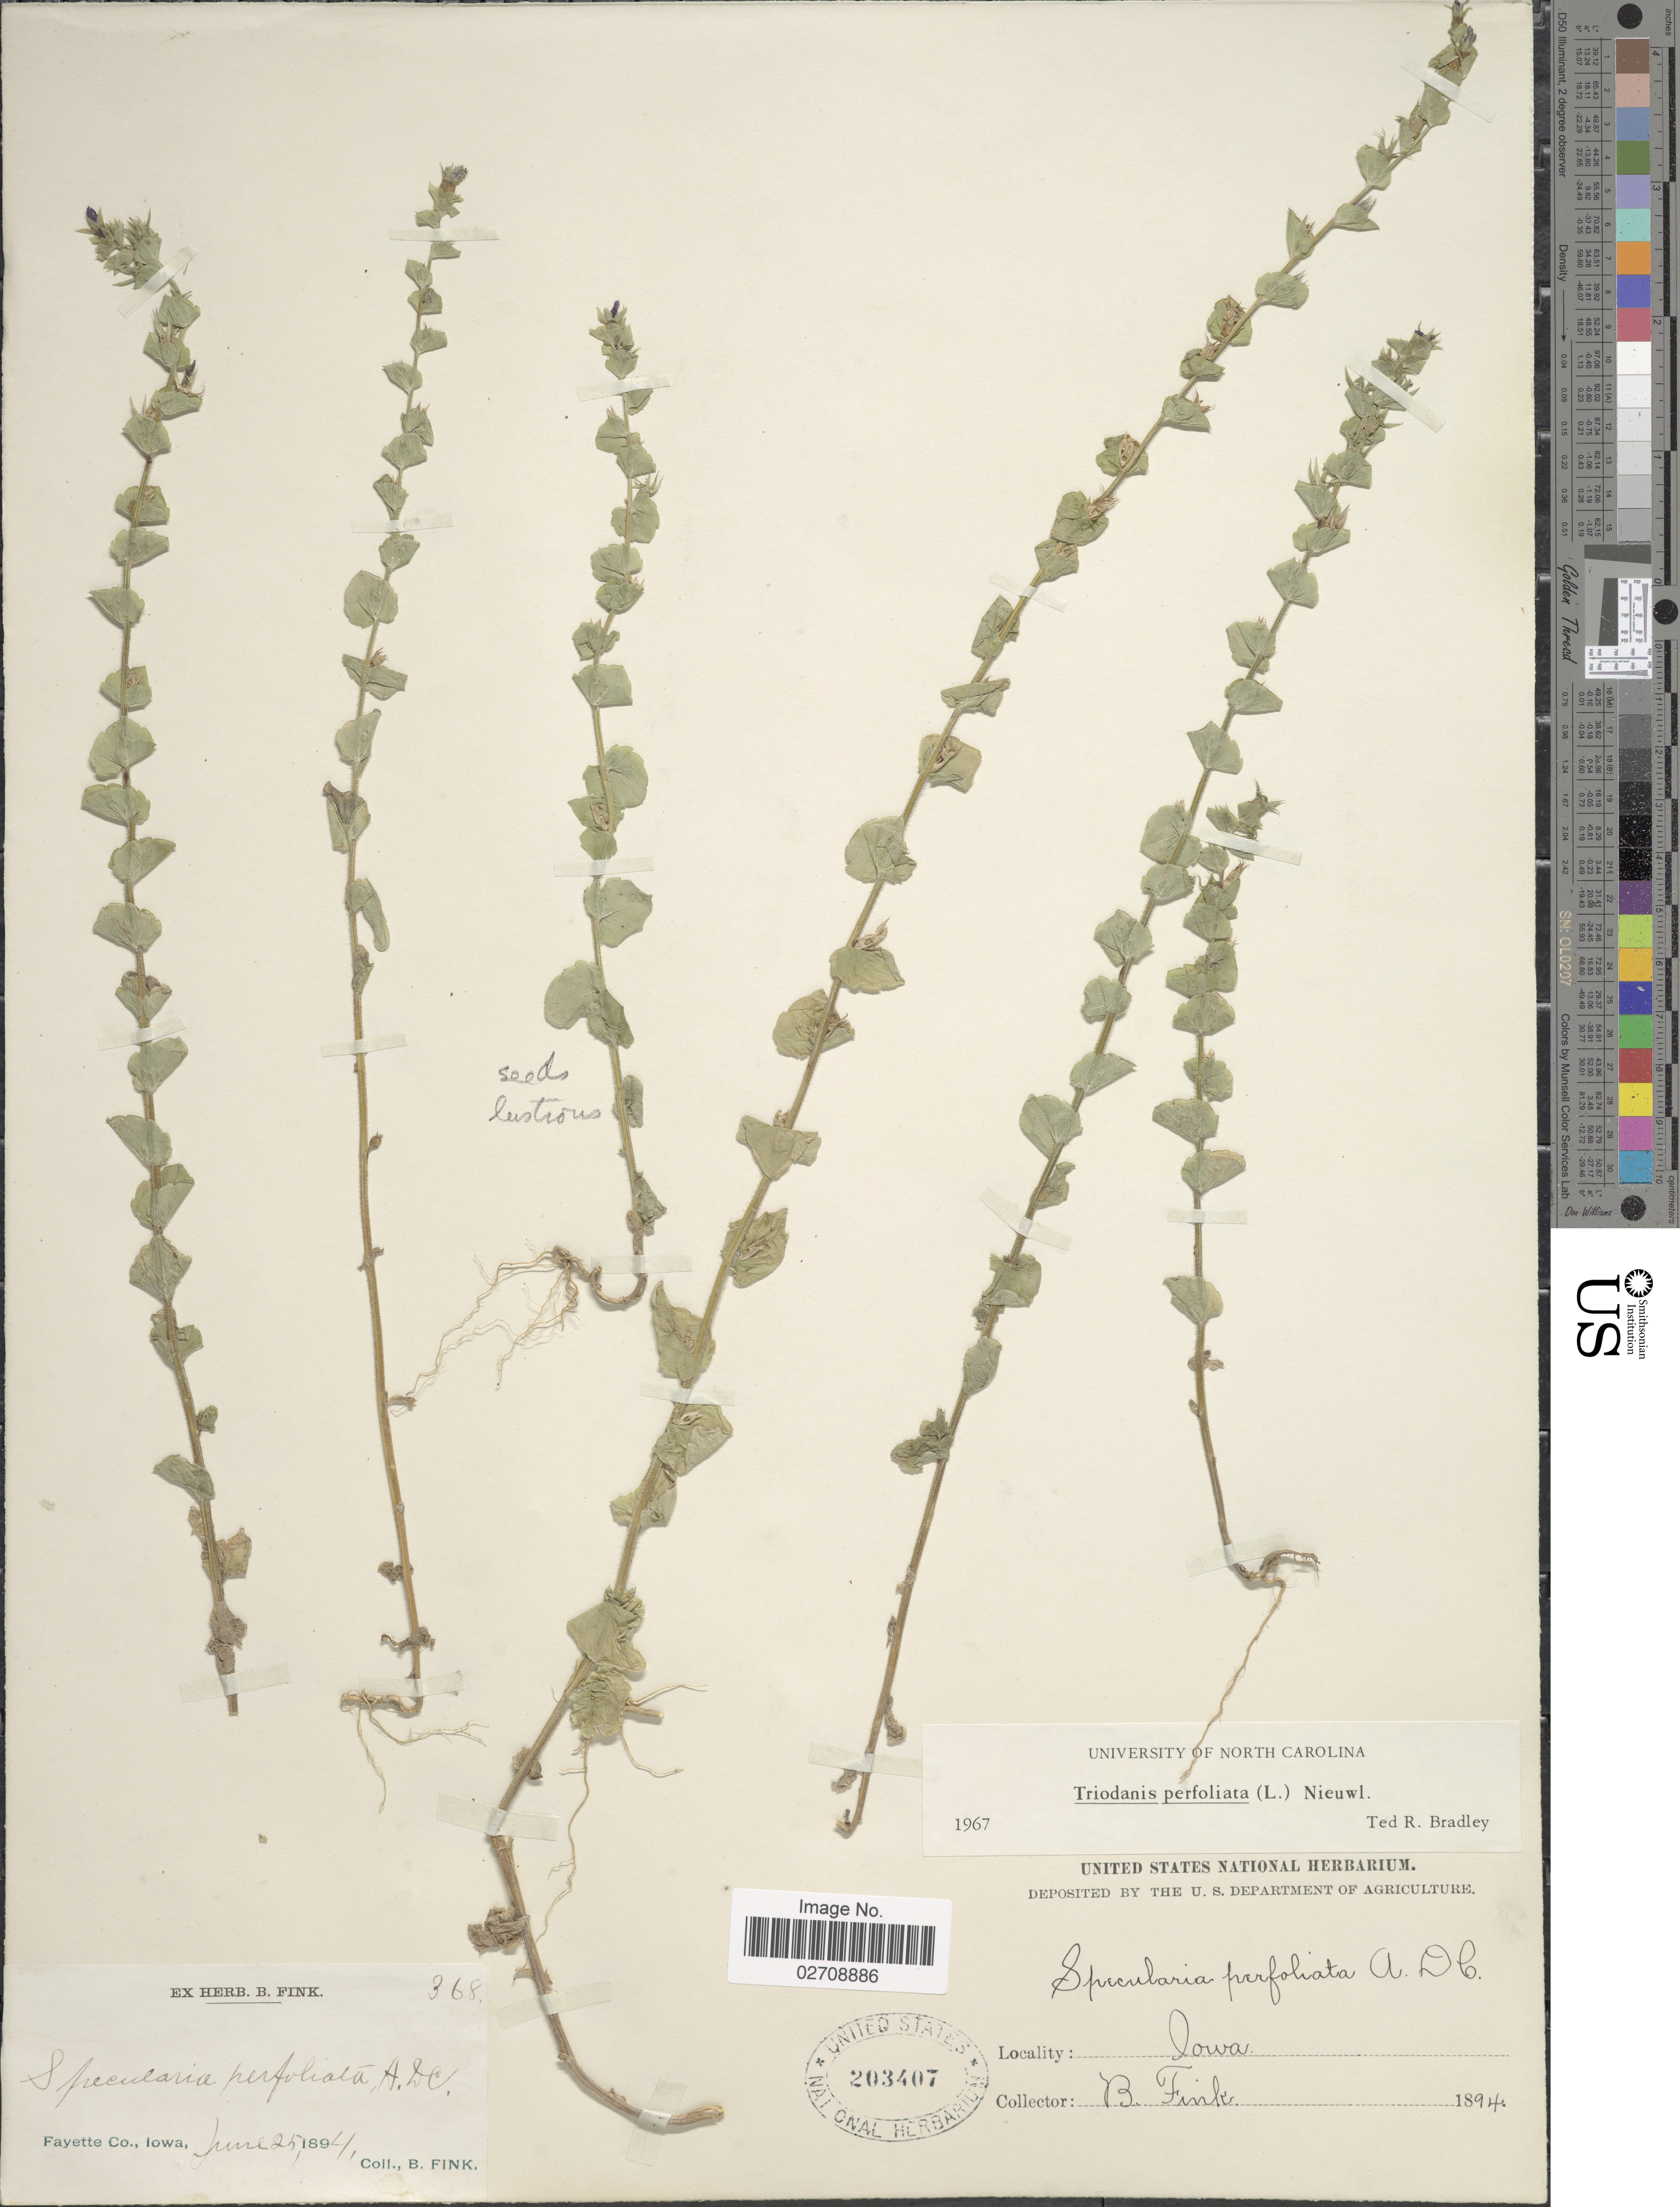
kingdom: Plantae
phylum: Tracheophyta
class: Magnoliopsida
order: Asterales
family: Campanulaceae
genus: Triodanis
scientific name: Triodanis perfoliata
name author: (L.) Nieuwl.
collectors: B. Fink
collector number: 368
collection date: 1894-06-25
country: United States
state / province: Iowa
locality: Fayette Co.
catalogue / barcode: US 203407